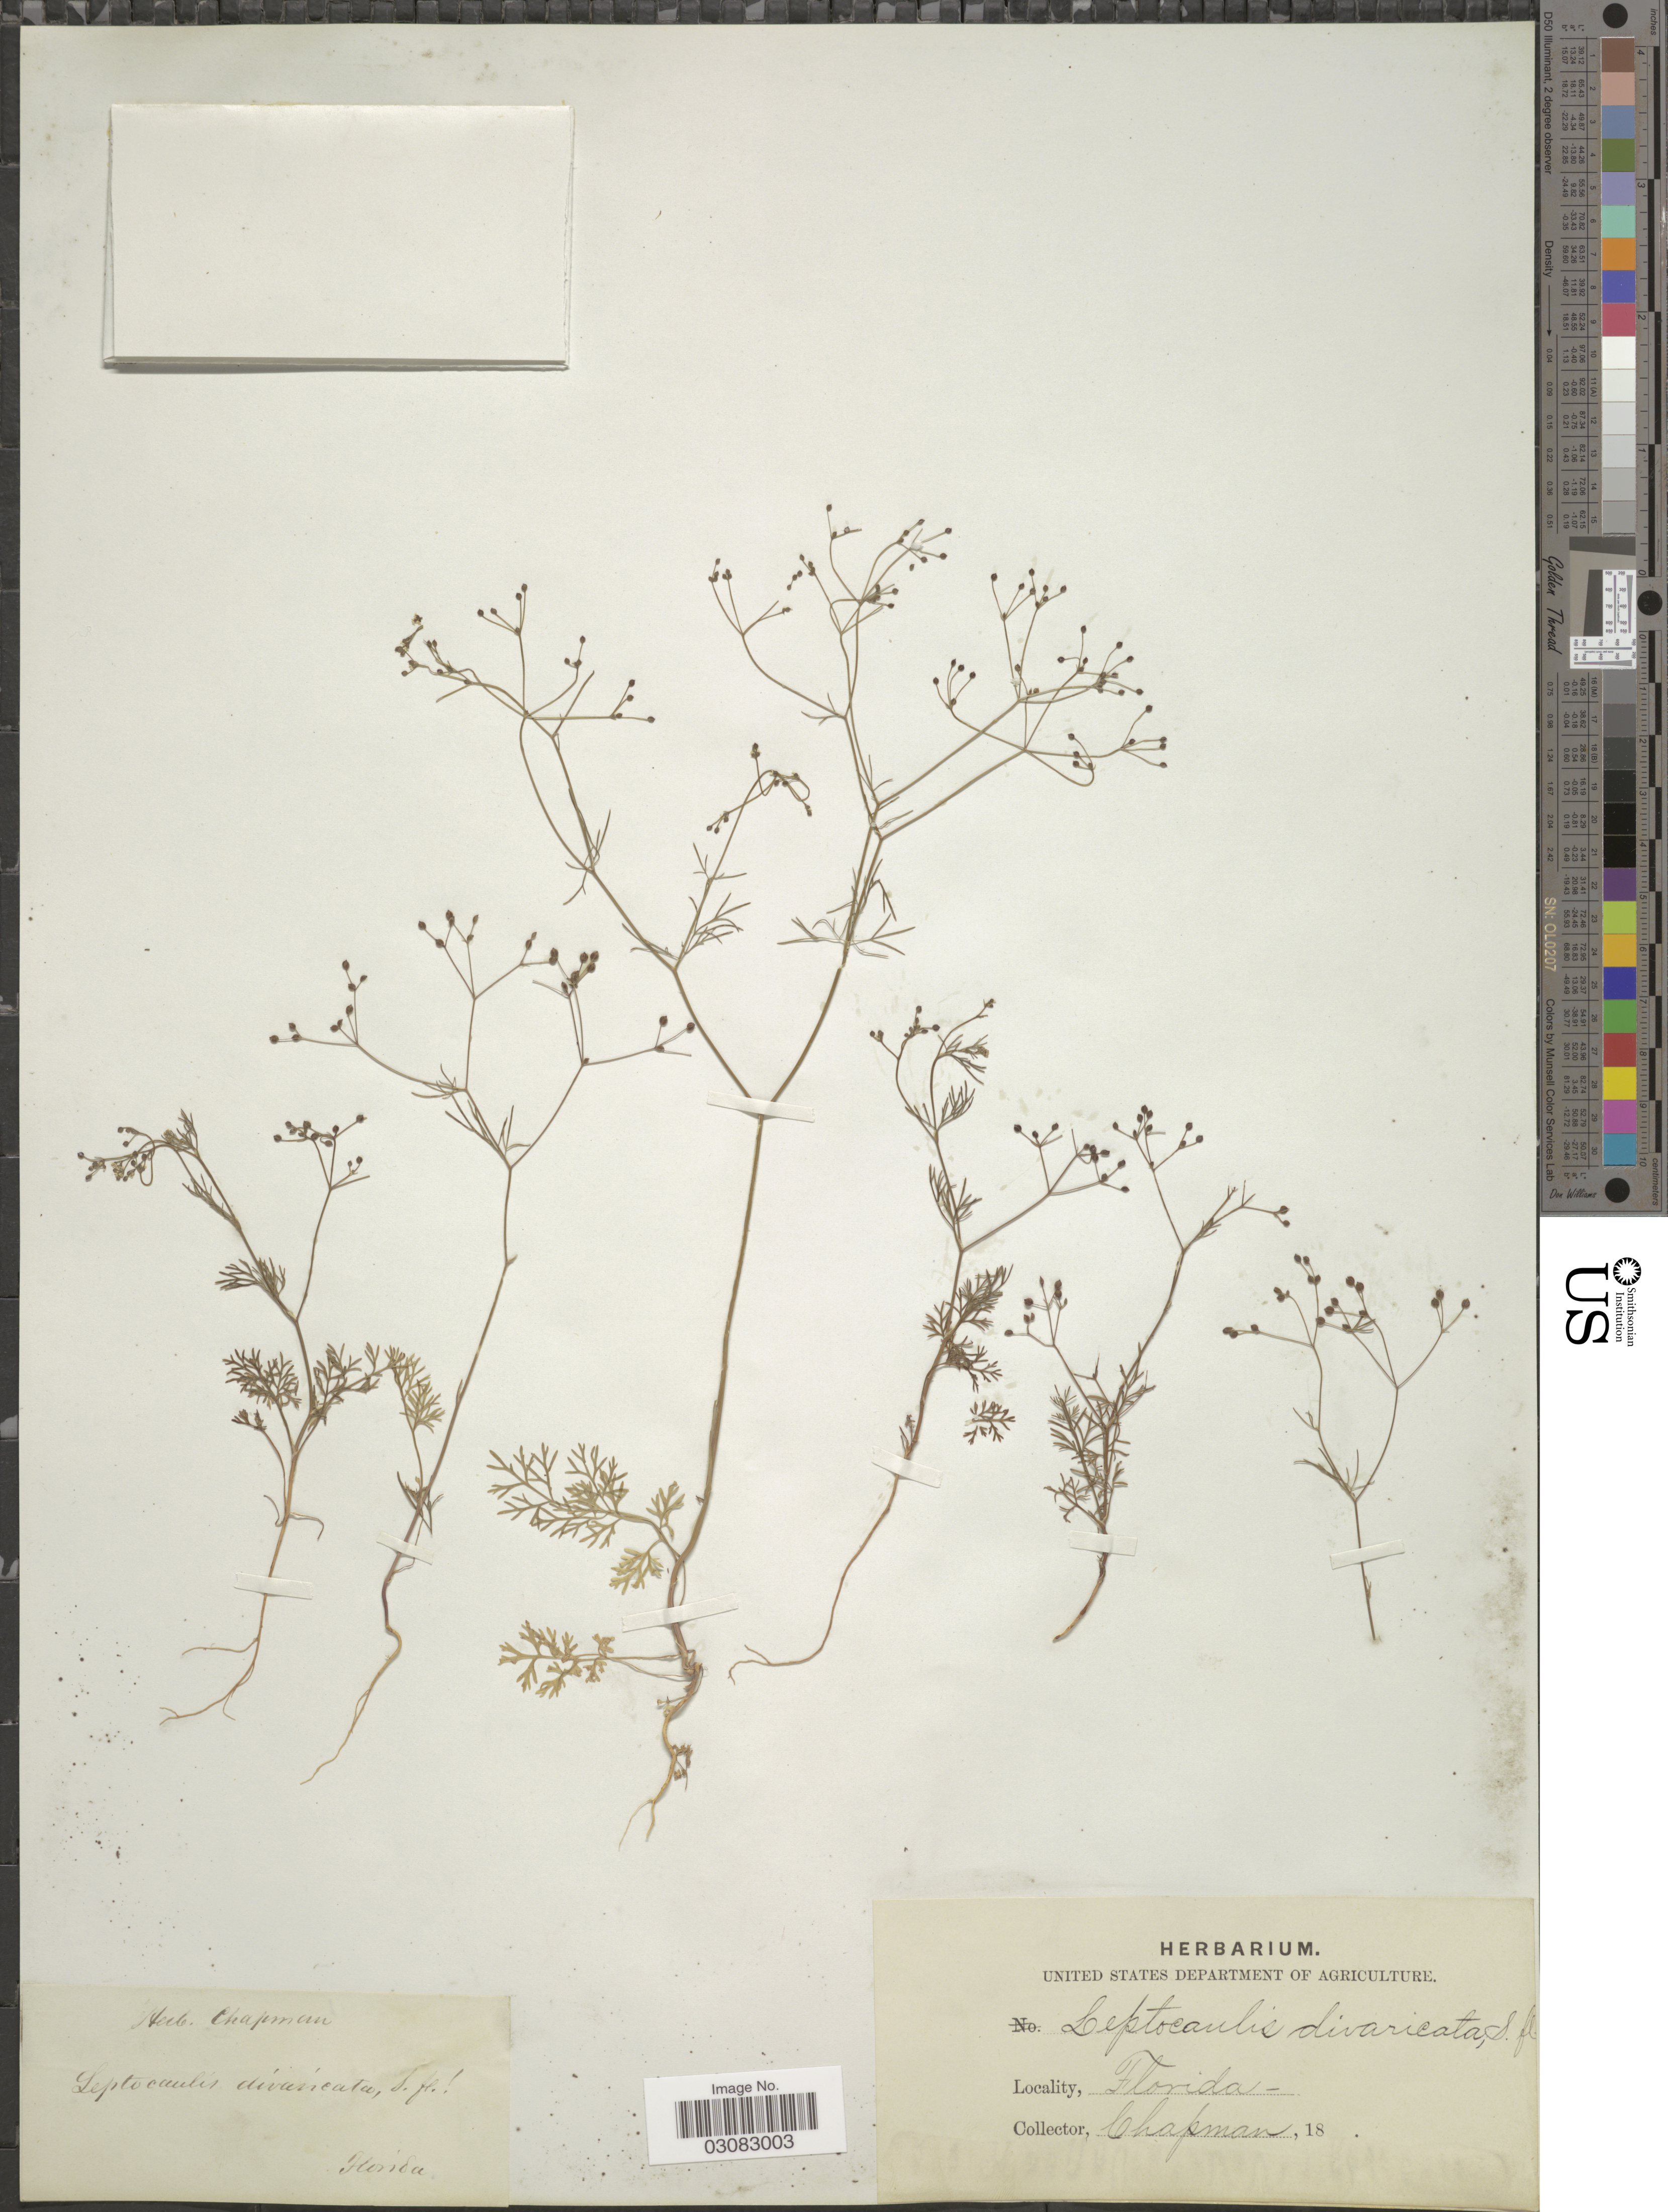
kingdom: Plantae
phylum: Tracheophyta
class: Magnoliopsida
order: Apiales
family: Apiaceae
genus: Spermolepis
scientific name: Spermolepis divaricata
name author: (Walter) Raf.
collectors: A. Chapman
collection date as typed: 18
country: United States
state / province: Florida